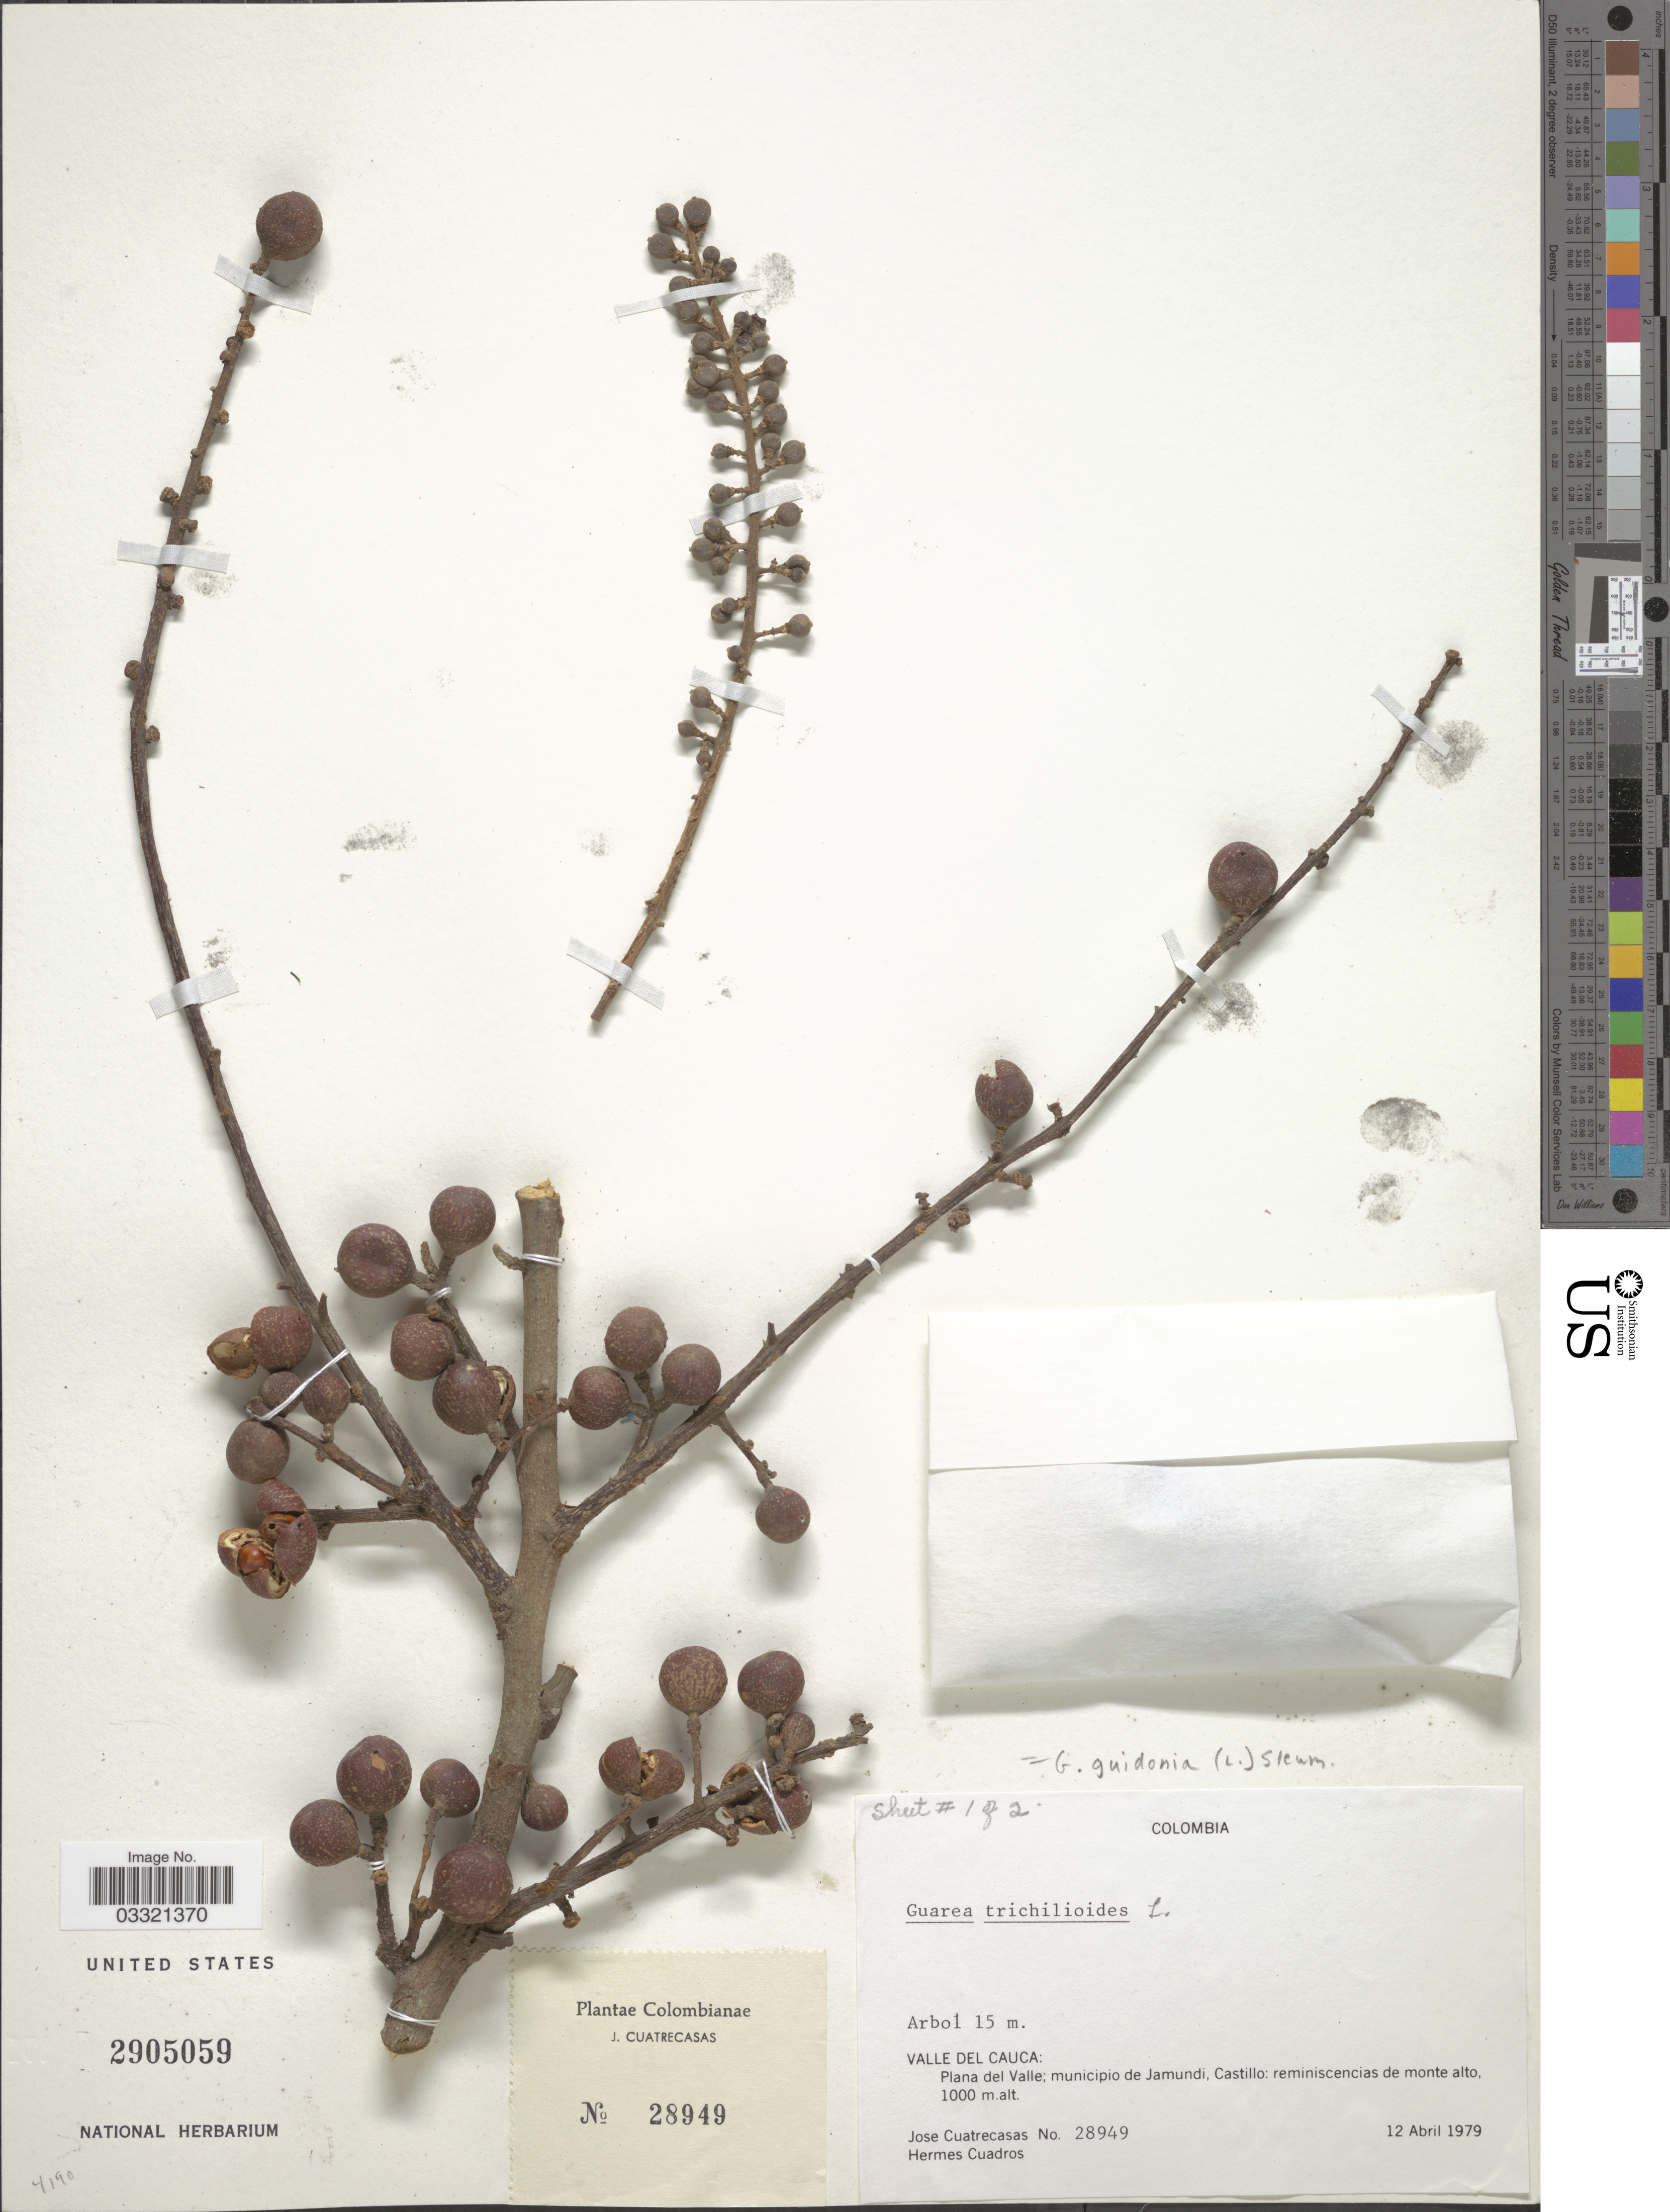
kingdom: Plantae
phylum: Tracheophyta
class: Magnoliopsida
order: Sapindales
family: Meliaceae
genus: Guarea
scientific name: Guarea guidonia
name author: (L.) Sleumer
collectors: J. Cuatrecasas & H. Cuadros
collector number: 28949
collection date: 1979-04-12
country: Colombia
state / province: Valle del Cauca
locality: Plana del Valle; municipio de Jamundi, Castillo: reminiscencias de monte alto.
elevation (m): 1000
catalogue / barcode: US 2905059